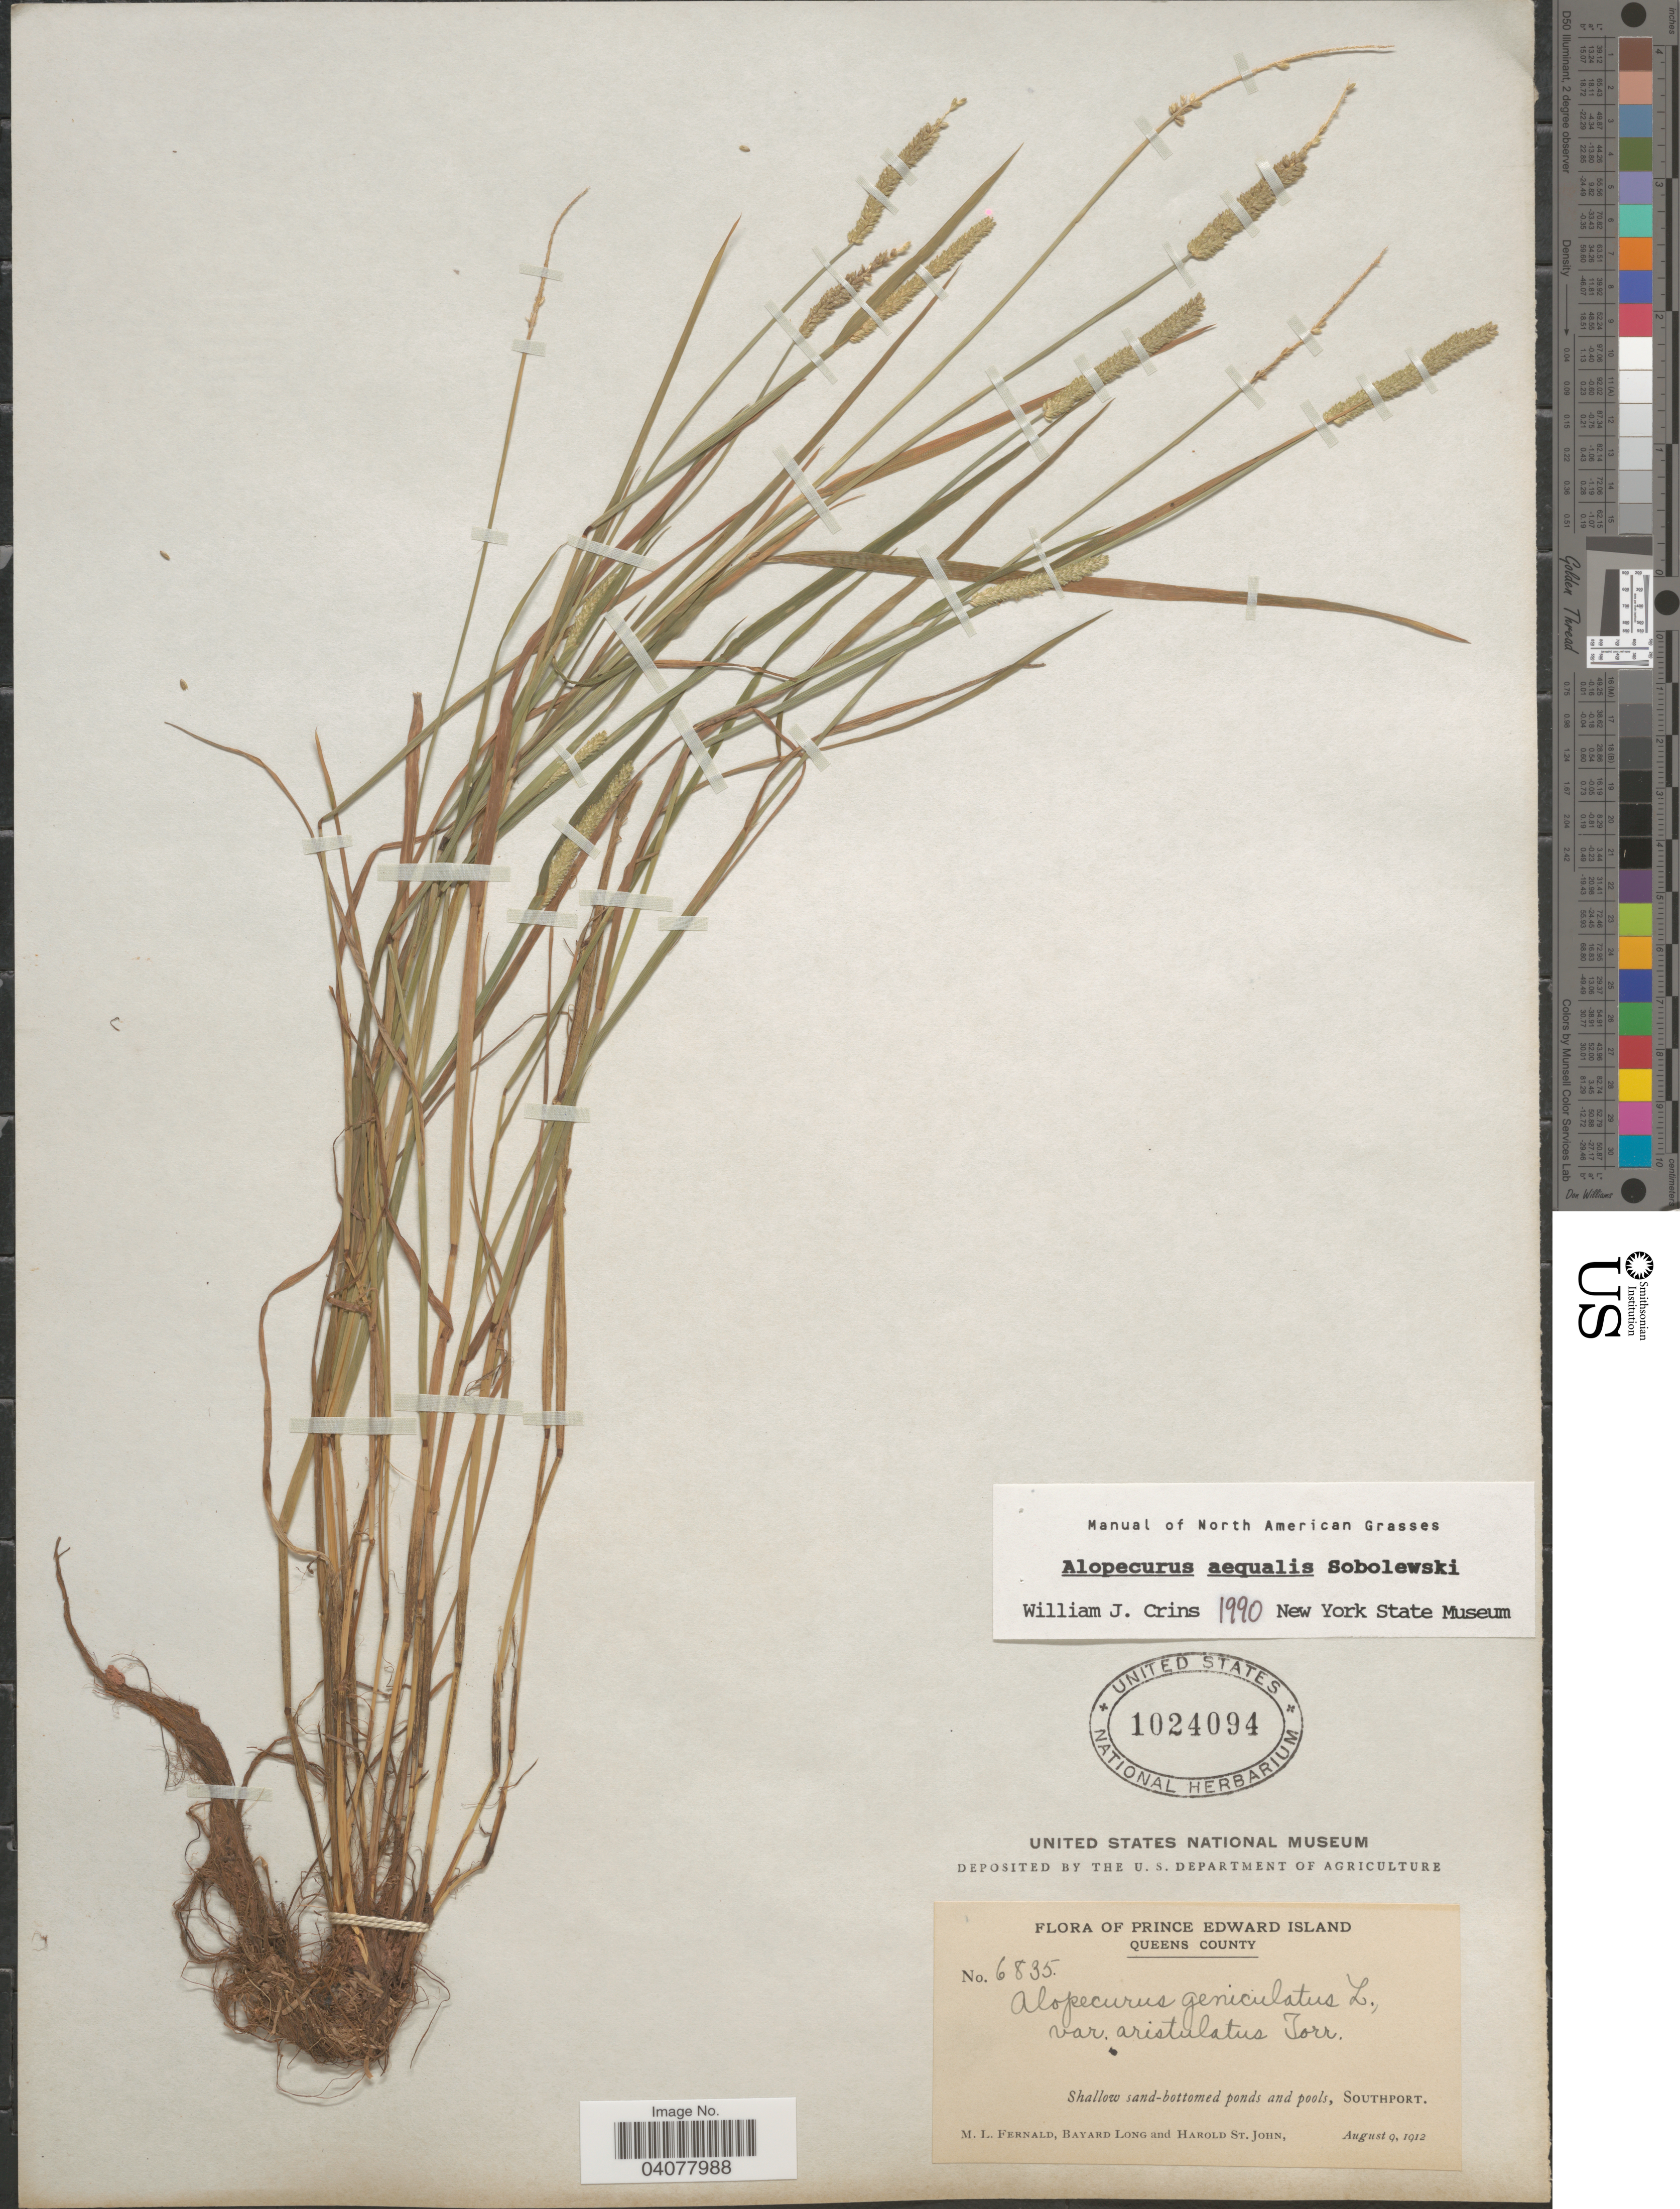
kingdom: Plantae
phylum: Tracheophyta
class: Liliopsida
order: Poales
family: Poaceae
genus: Alopecurus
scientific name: Alopecurus aequalis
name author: Sobol.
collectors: M. L. Fernald, B. Long & H. St. John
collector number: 6835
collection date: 1912-08-09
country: Canada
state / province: Prince Edward Island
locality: Queens County. Shallow sand-bottomed ponds and pools, Southport.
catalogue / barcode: US 1024094